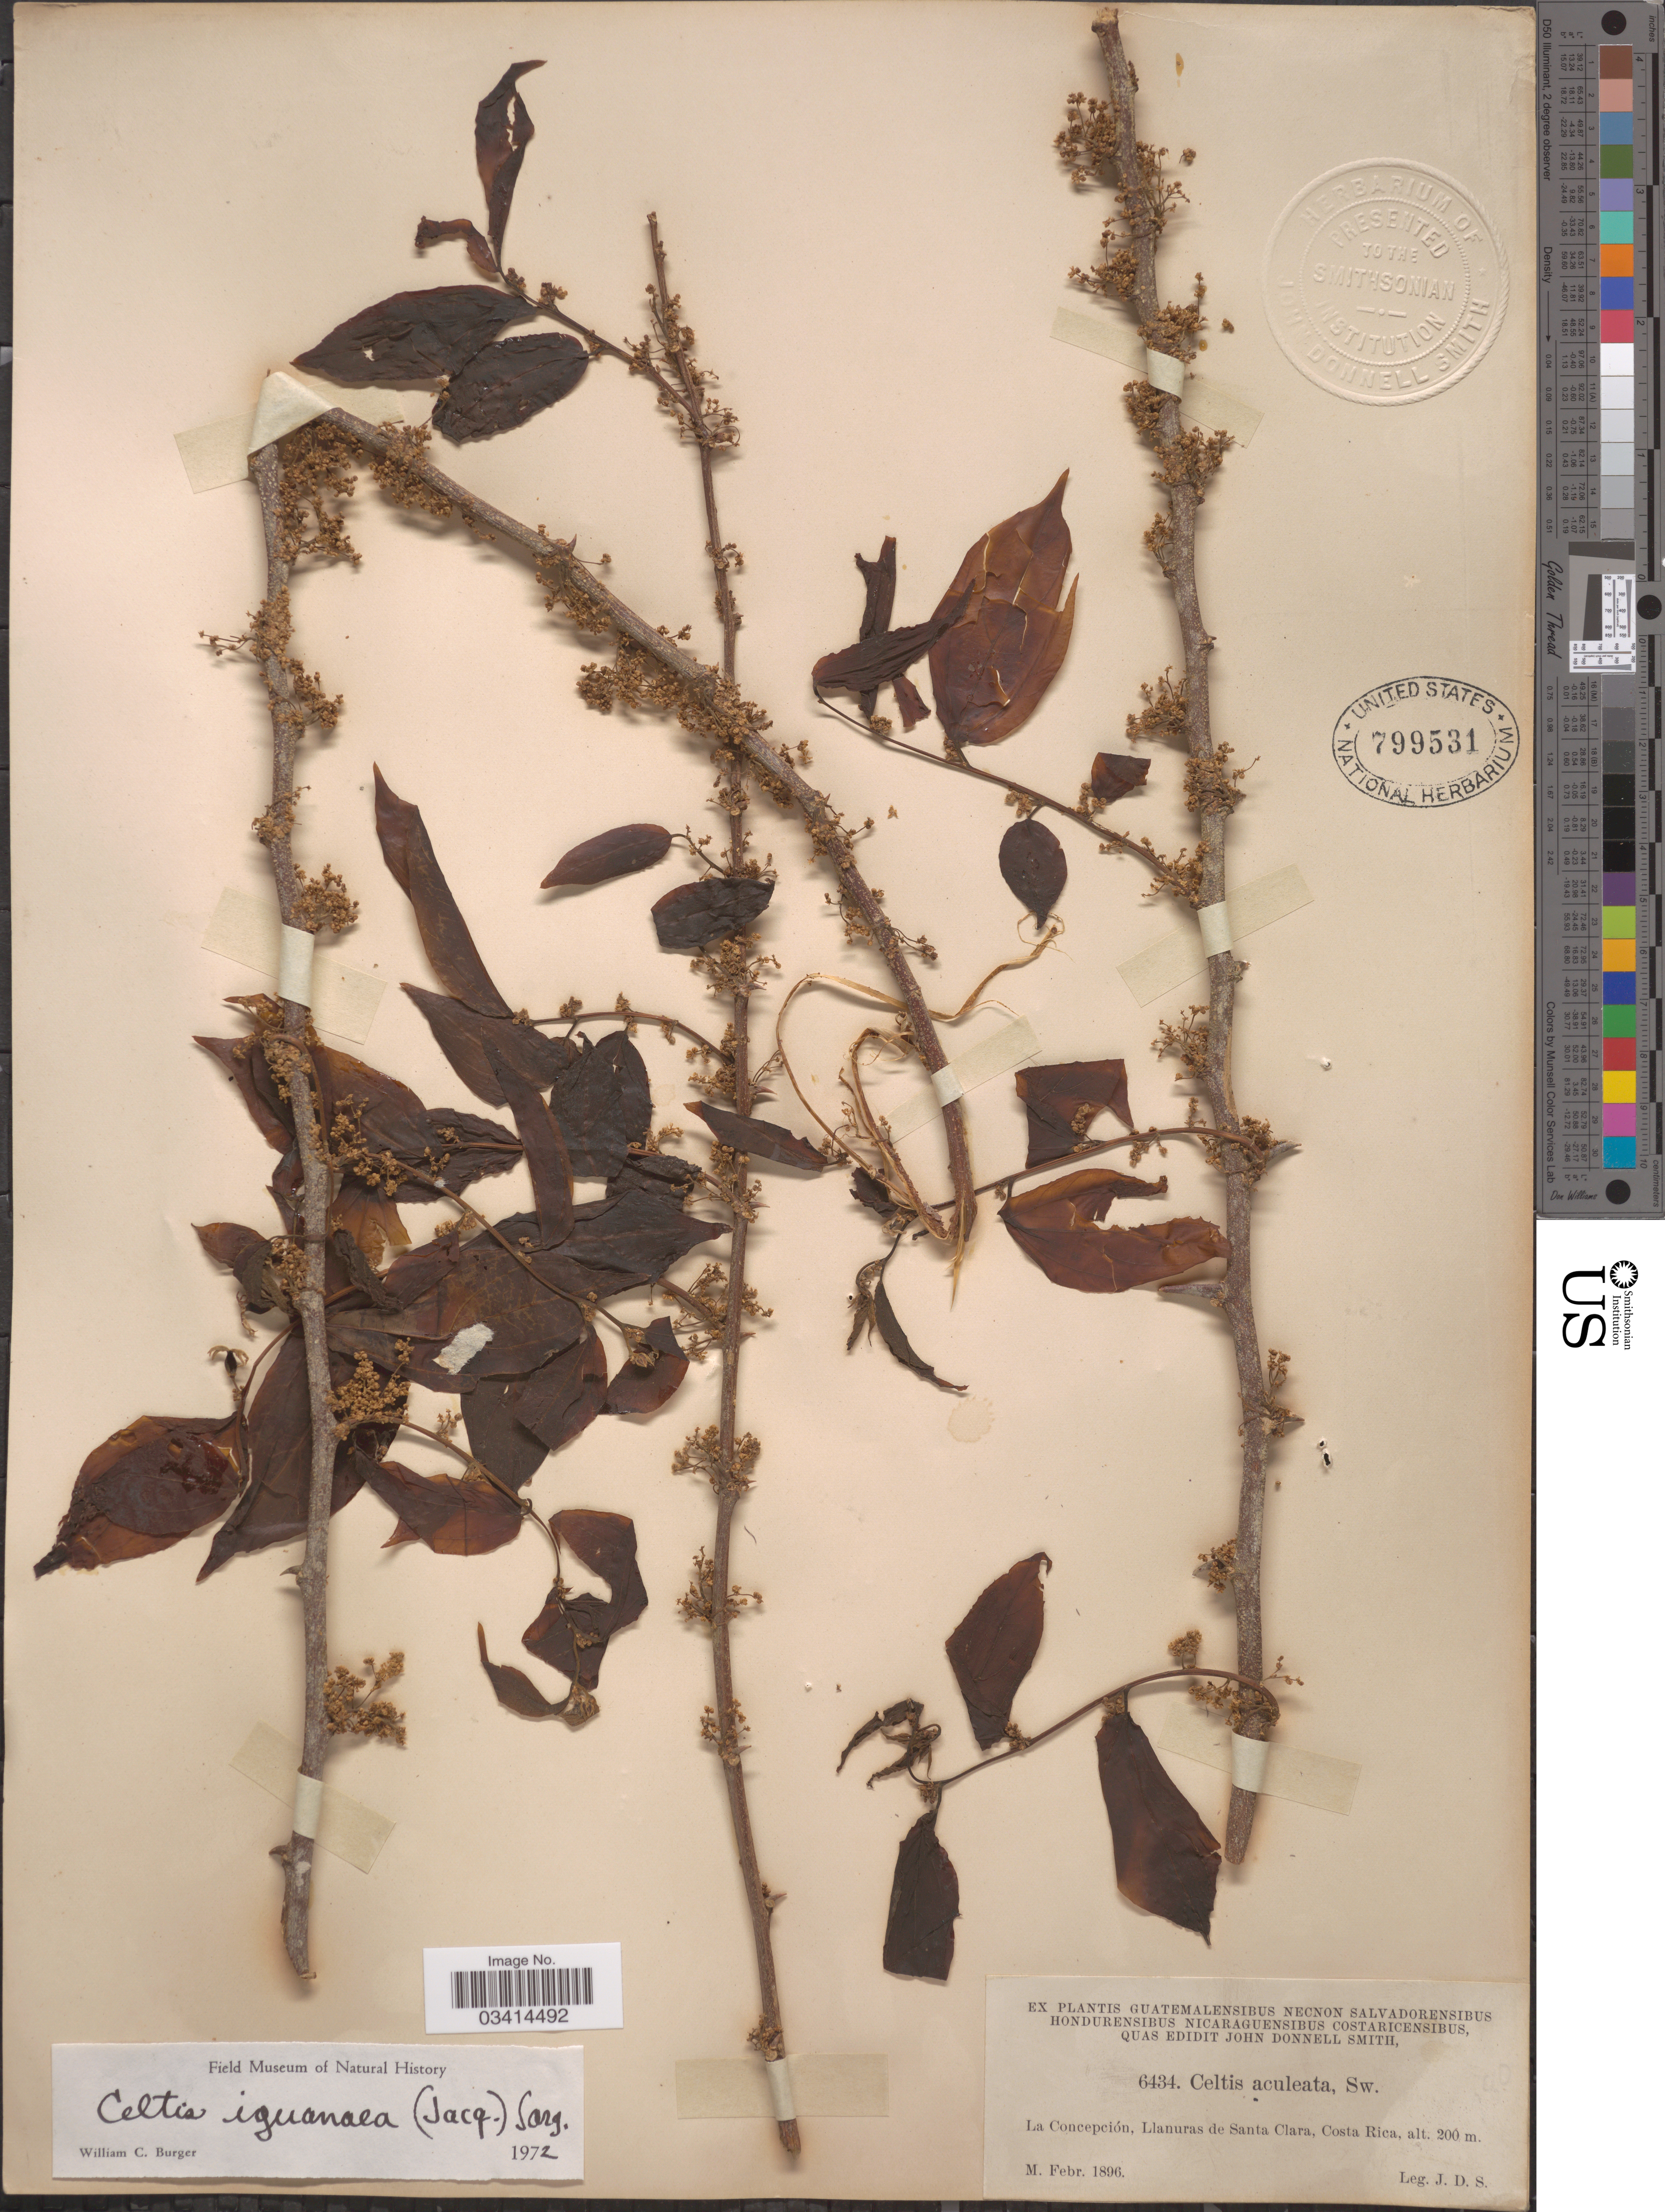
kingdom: Plantae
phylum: Tracheophyta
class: Magnoliopsida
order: Rosales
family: Cannabaceae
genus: Celtis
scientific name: Celtis iguanaea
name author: (Jacq.) Sarg.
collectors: J. Donnell Smith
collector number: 6434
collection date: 1896-02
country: Costa Rica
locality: La Concepción, Llanuras de Santa Clara.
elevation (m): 200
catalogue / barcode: US 799531